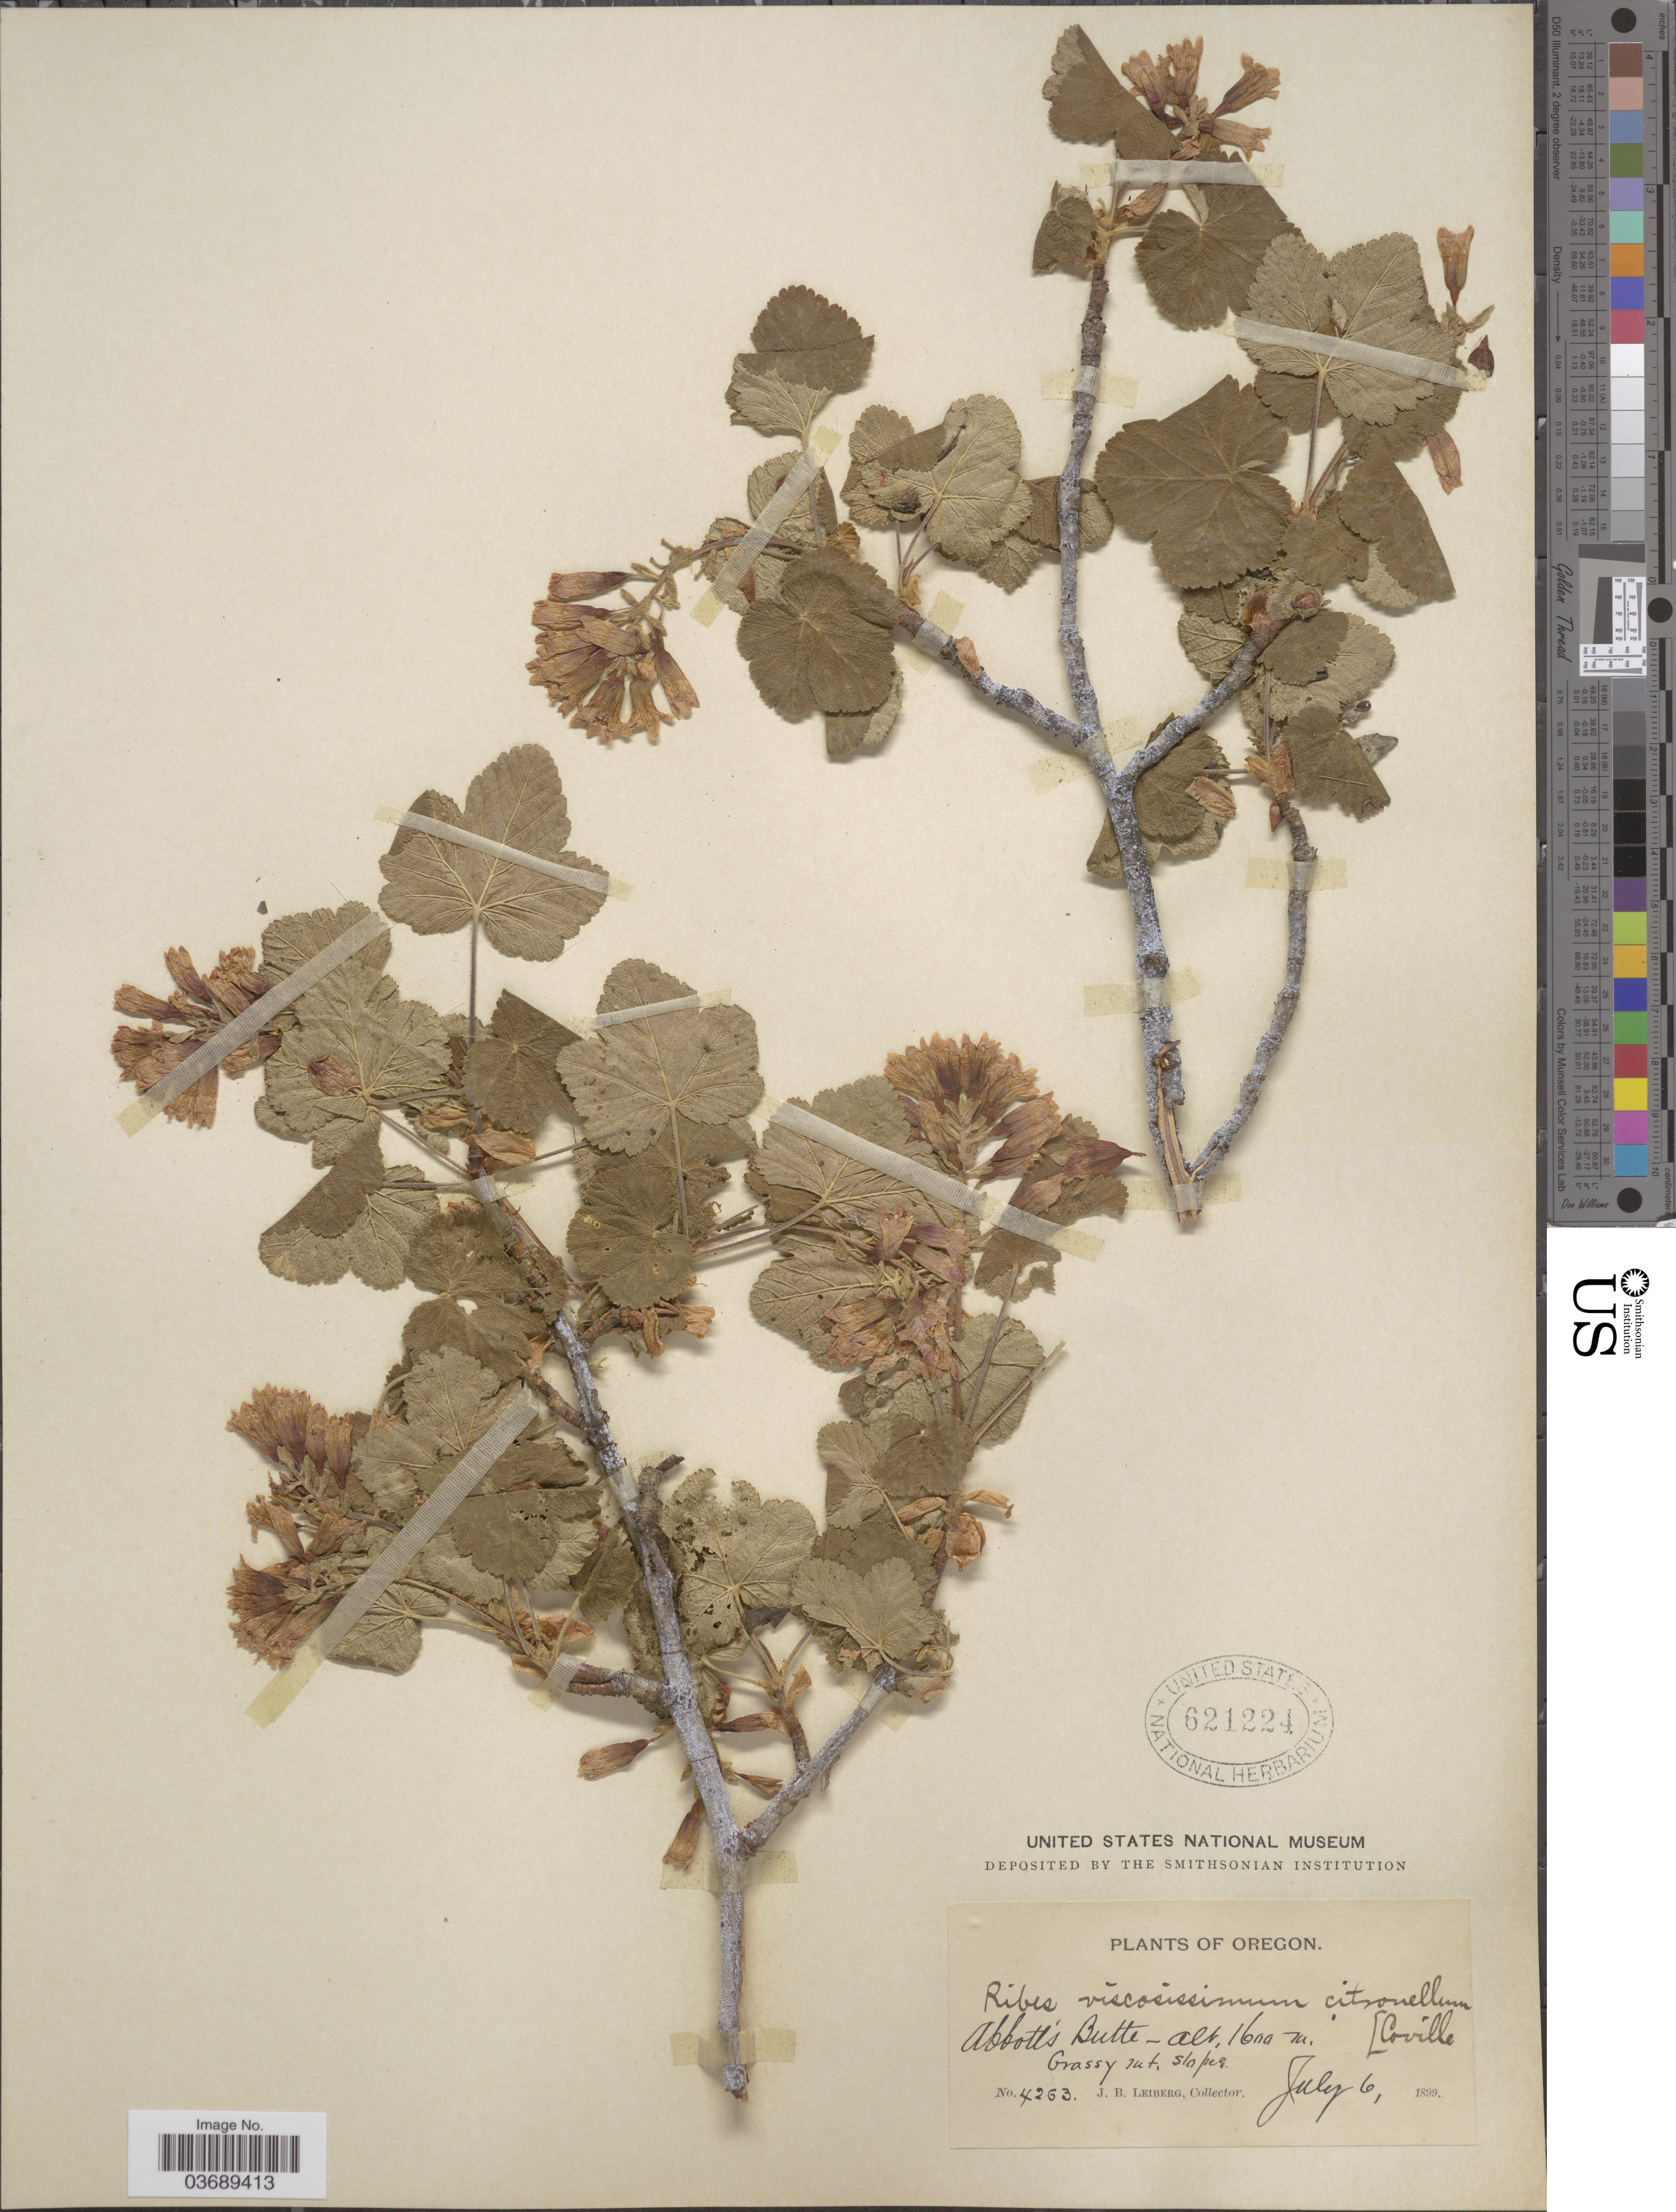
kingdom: Plantae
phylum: Tracheophyta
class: Magnoliopsida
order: Saxifragales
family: Grossulariaceae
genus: Ribes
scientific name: Ribes viscosissimum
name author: Pursh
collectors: J. B. Leiberg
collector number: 4263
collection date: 1899-07-06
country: United States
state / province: Oregon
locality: Abbott's Butte. Grassy mt. slopes.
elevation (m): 1600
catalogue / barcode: US 621224